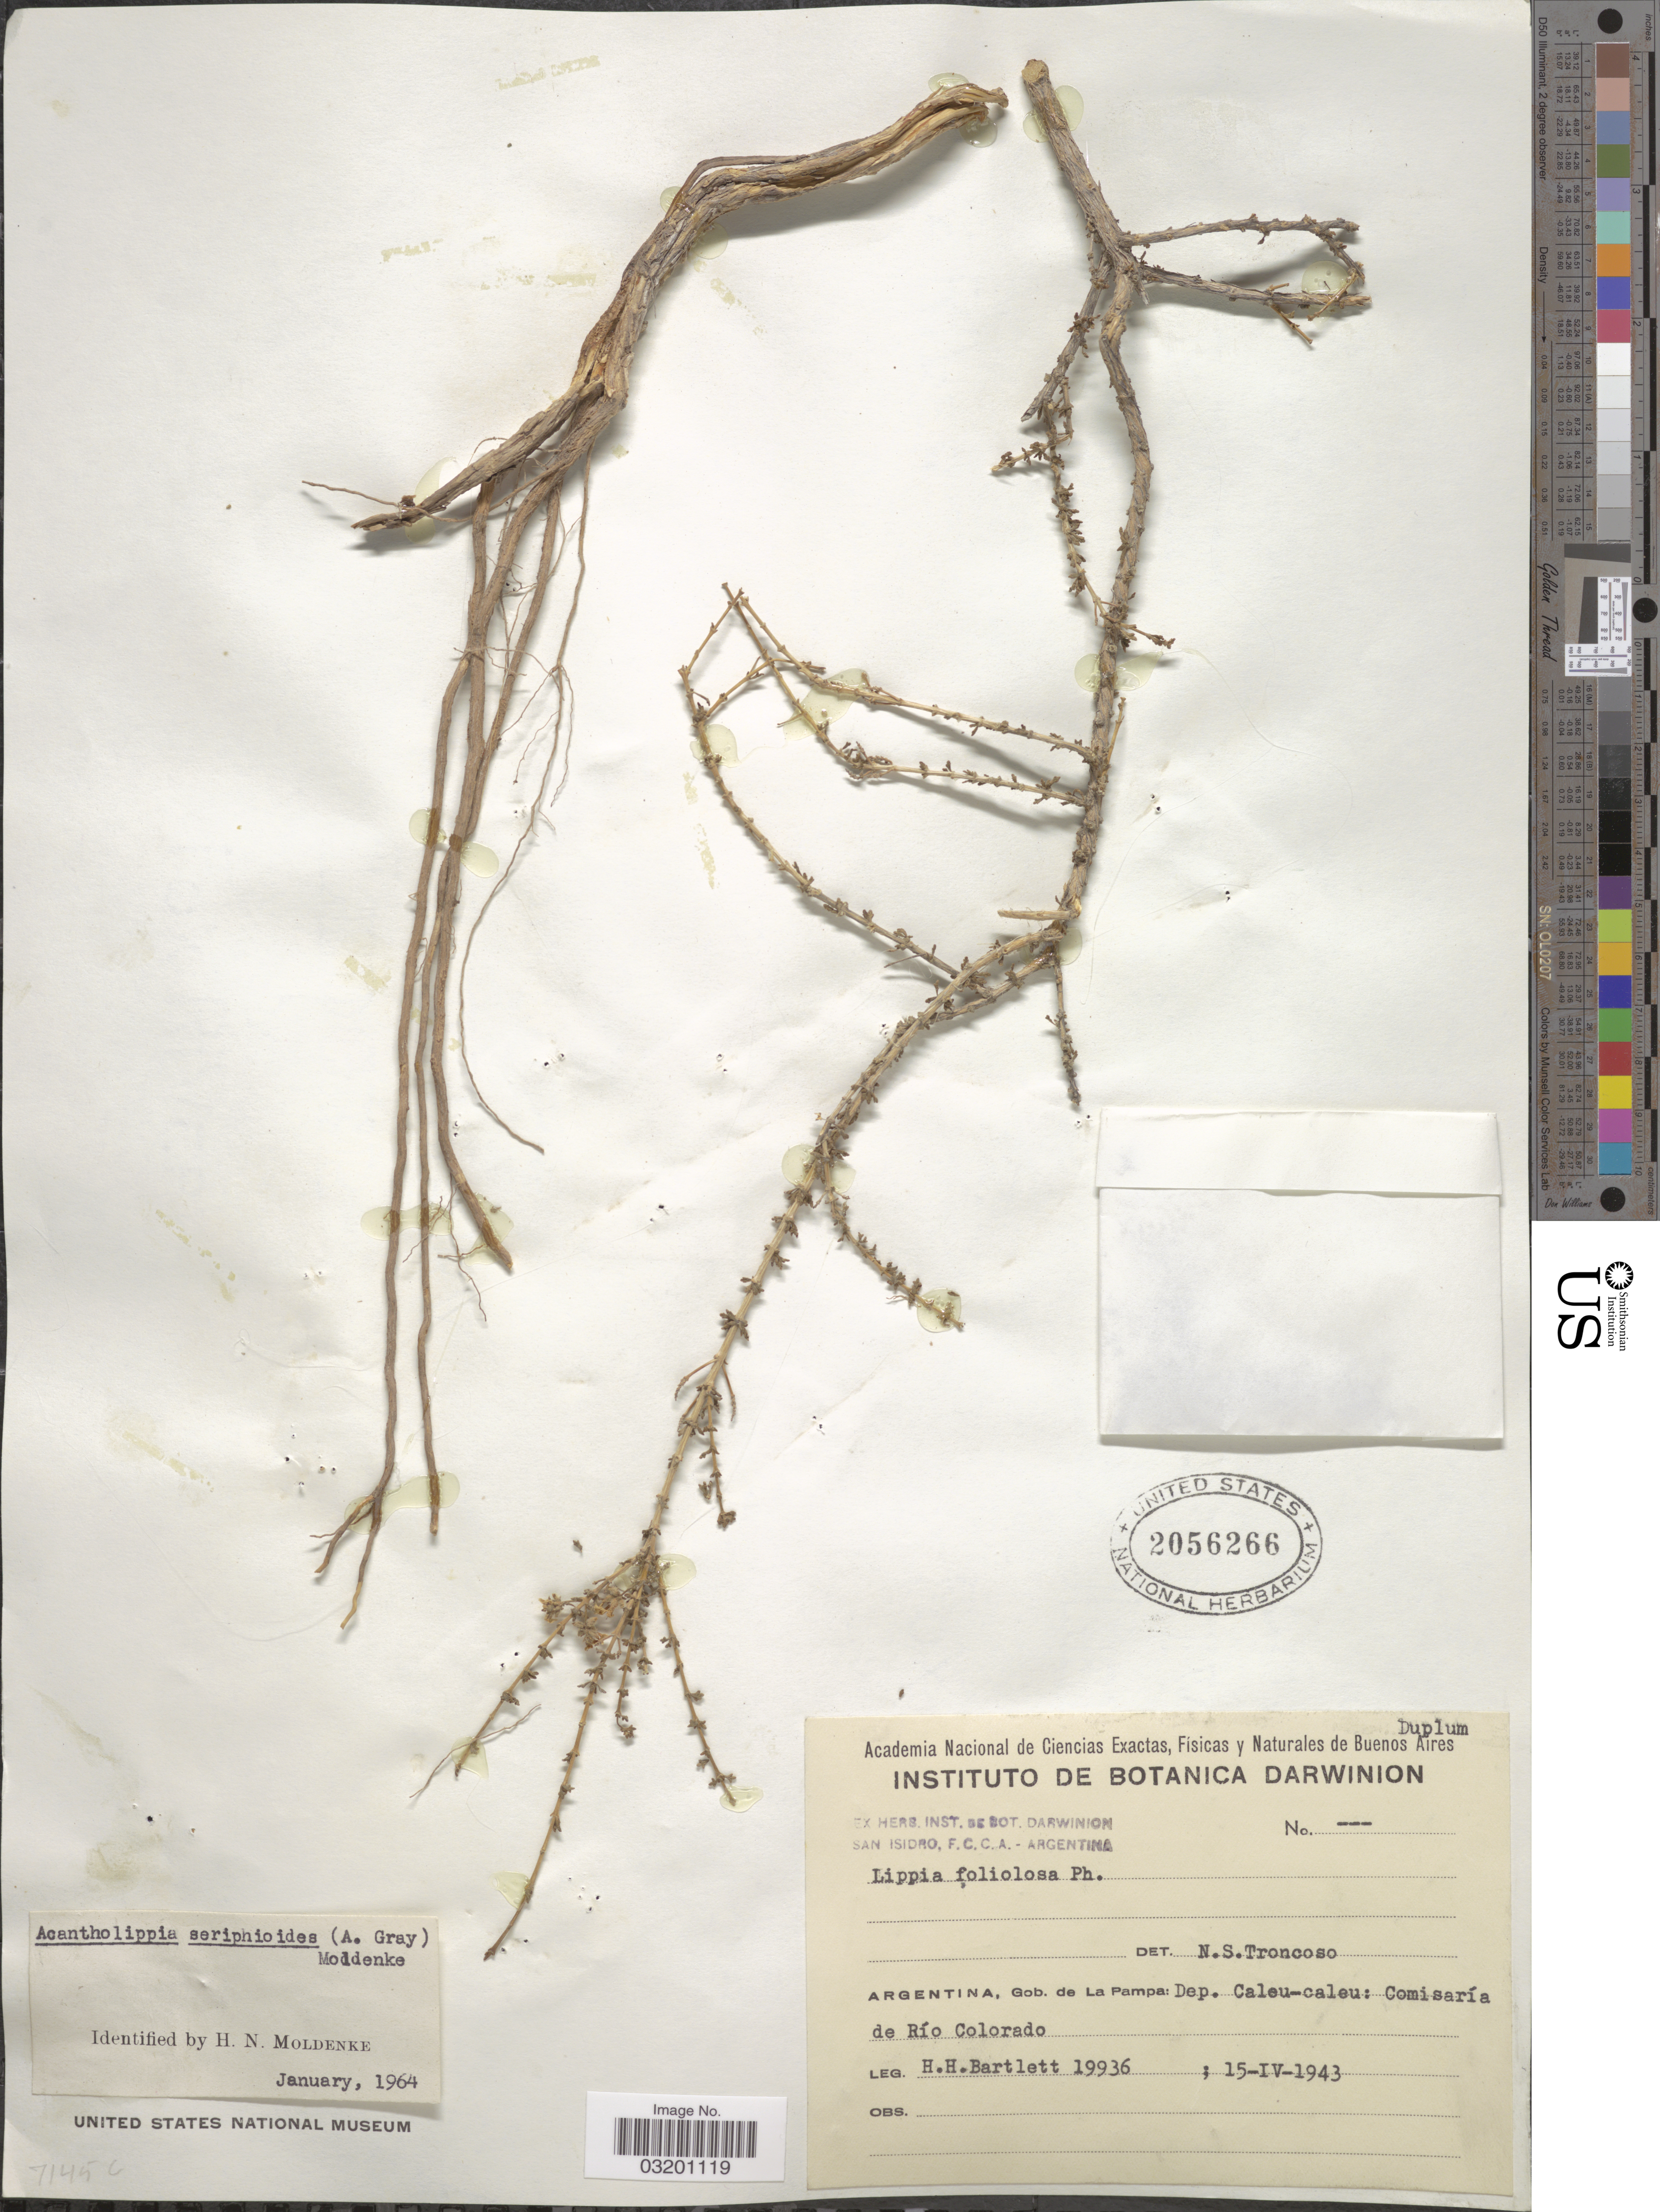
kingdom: Plantae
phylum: Tracheophyta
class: Magnoliopsida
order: Lamiales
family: Verbenaceae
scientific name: Acantholippa seriphioides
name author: (A. Gray) Moldenke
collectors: H. H. Bartlett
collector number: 19936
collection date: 1943-04-15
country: Argentina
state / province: La Pampa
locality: Gob. de La Pampa. Dep. Caleu-caleu: Comisaría de Río Colorado.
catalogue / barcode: US 20596266